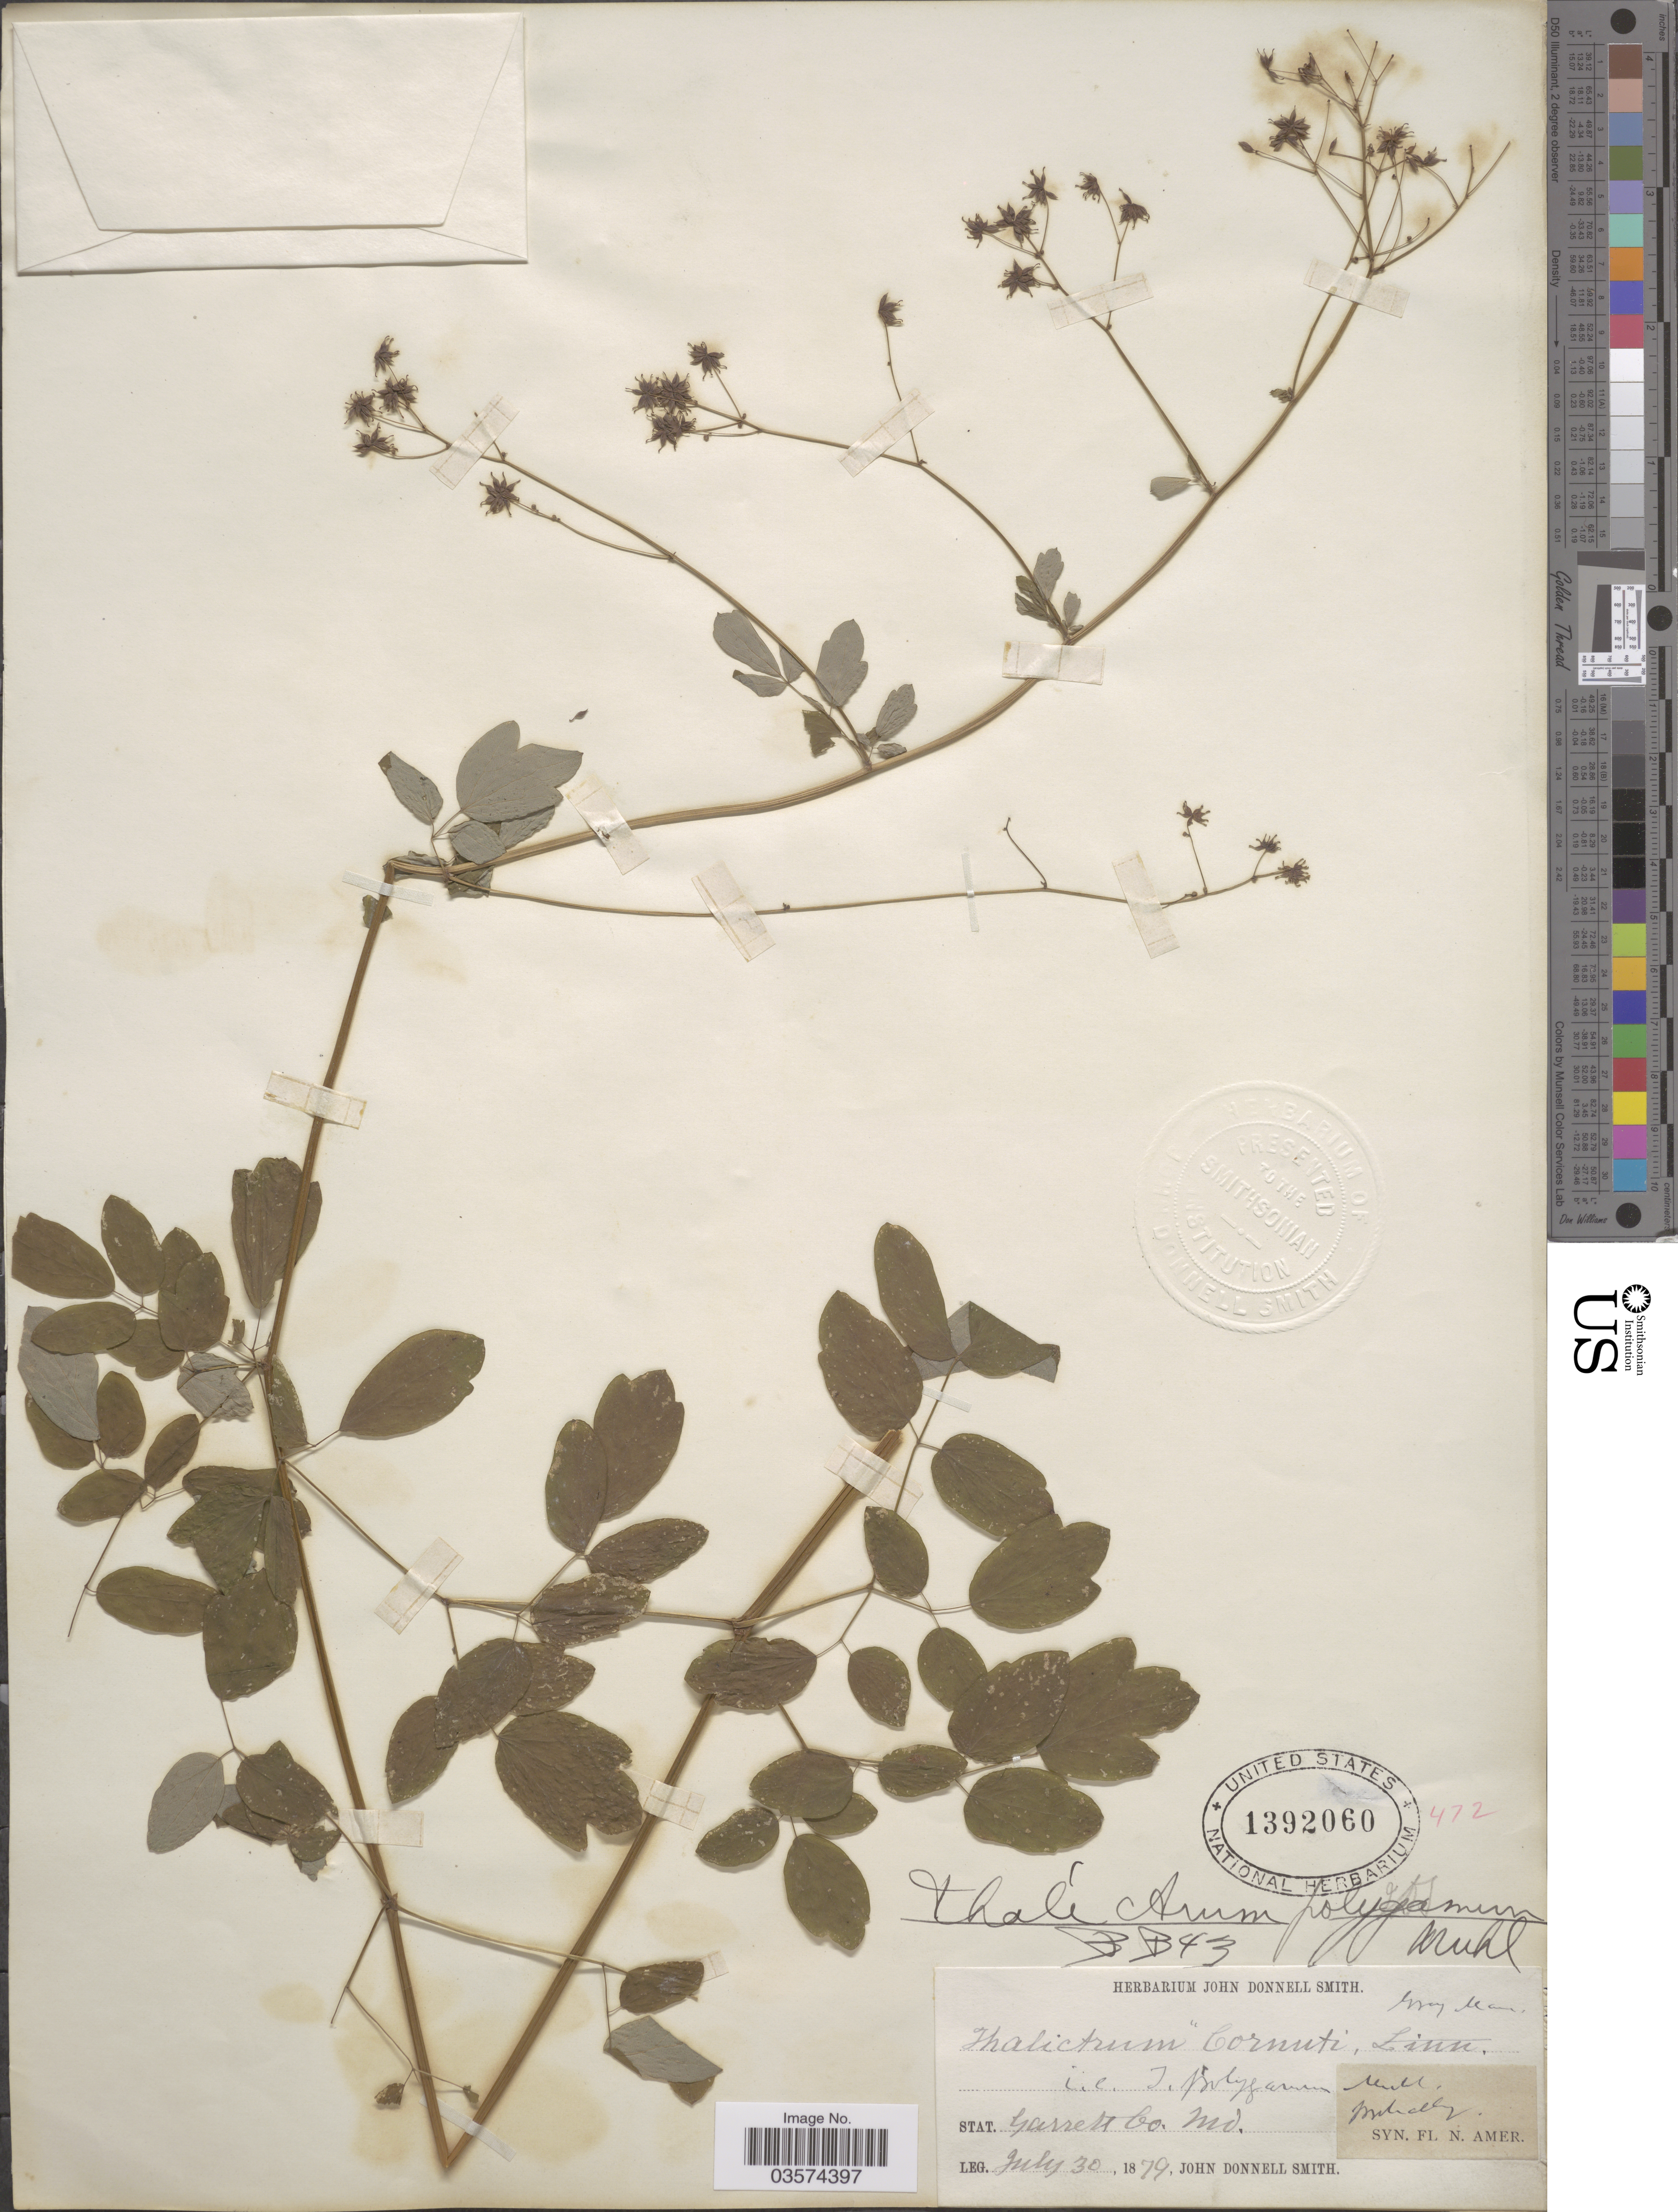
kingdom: Plantae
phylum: Tracheophyta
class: Magnoliopsida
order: Ranunculales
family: Ranunculaceae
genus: Thalictrum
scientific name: Thalictrum pubescens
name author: Pursh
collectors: J. Donnell Smith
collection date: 1879-07-30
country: United States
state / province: Maryland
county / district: Garrett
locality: Stat. Garrett Co.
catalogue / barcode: US 1392060